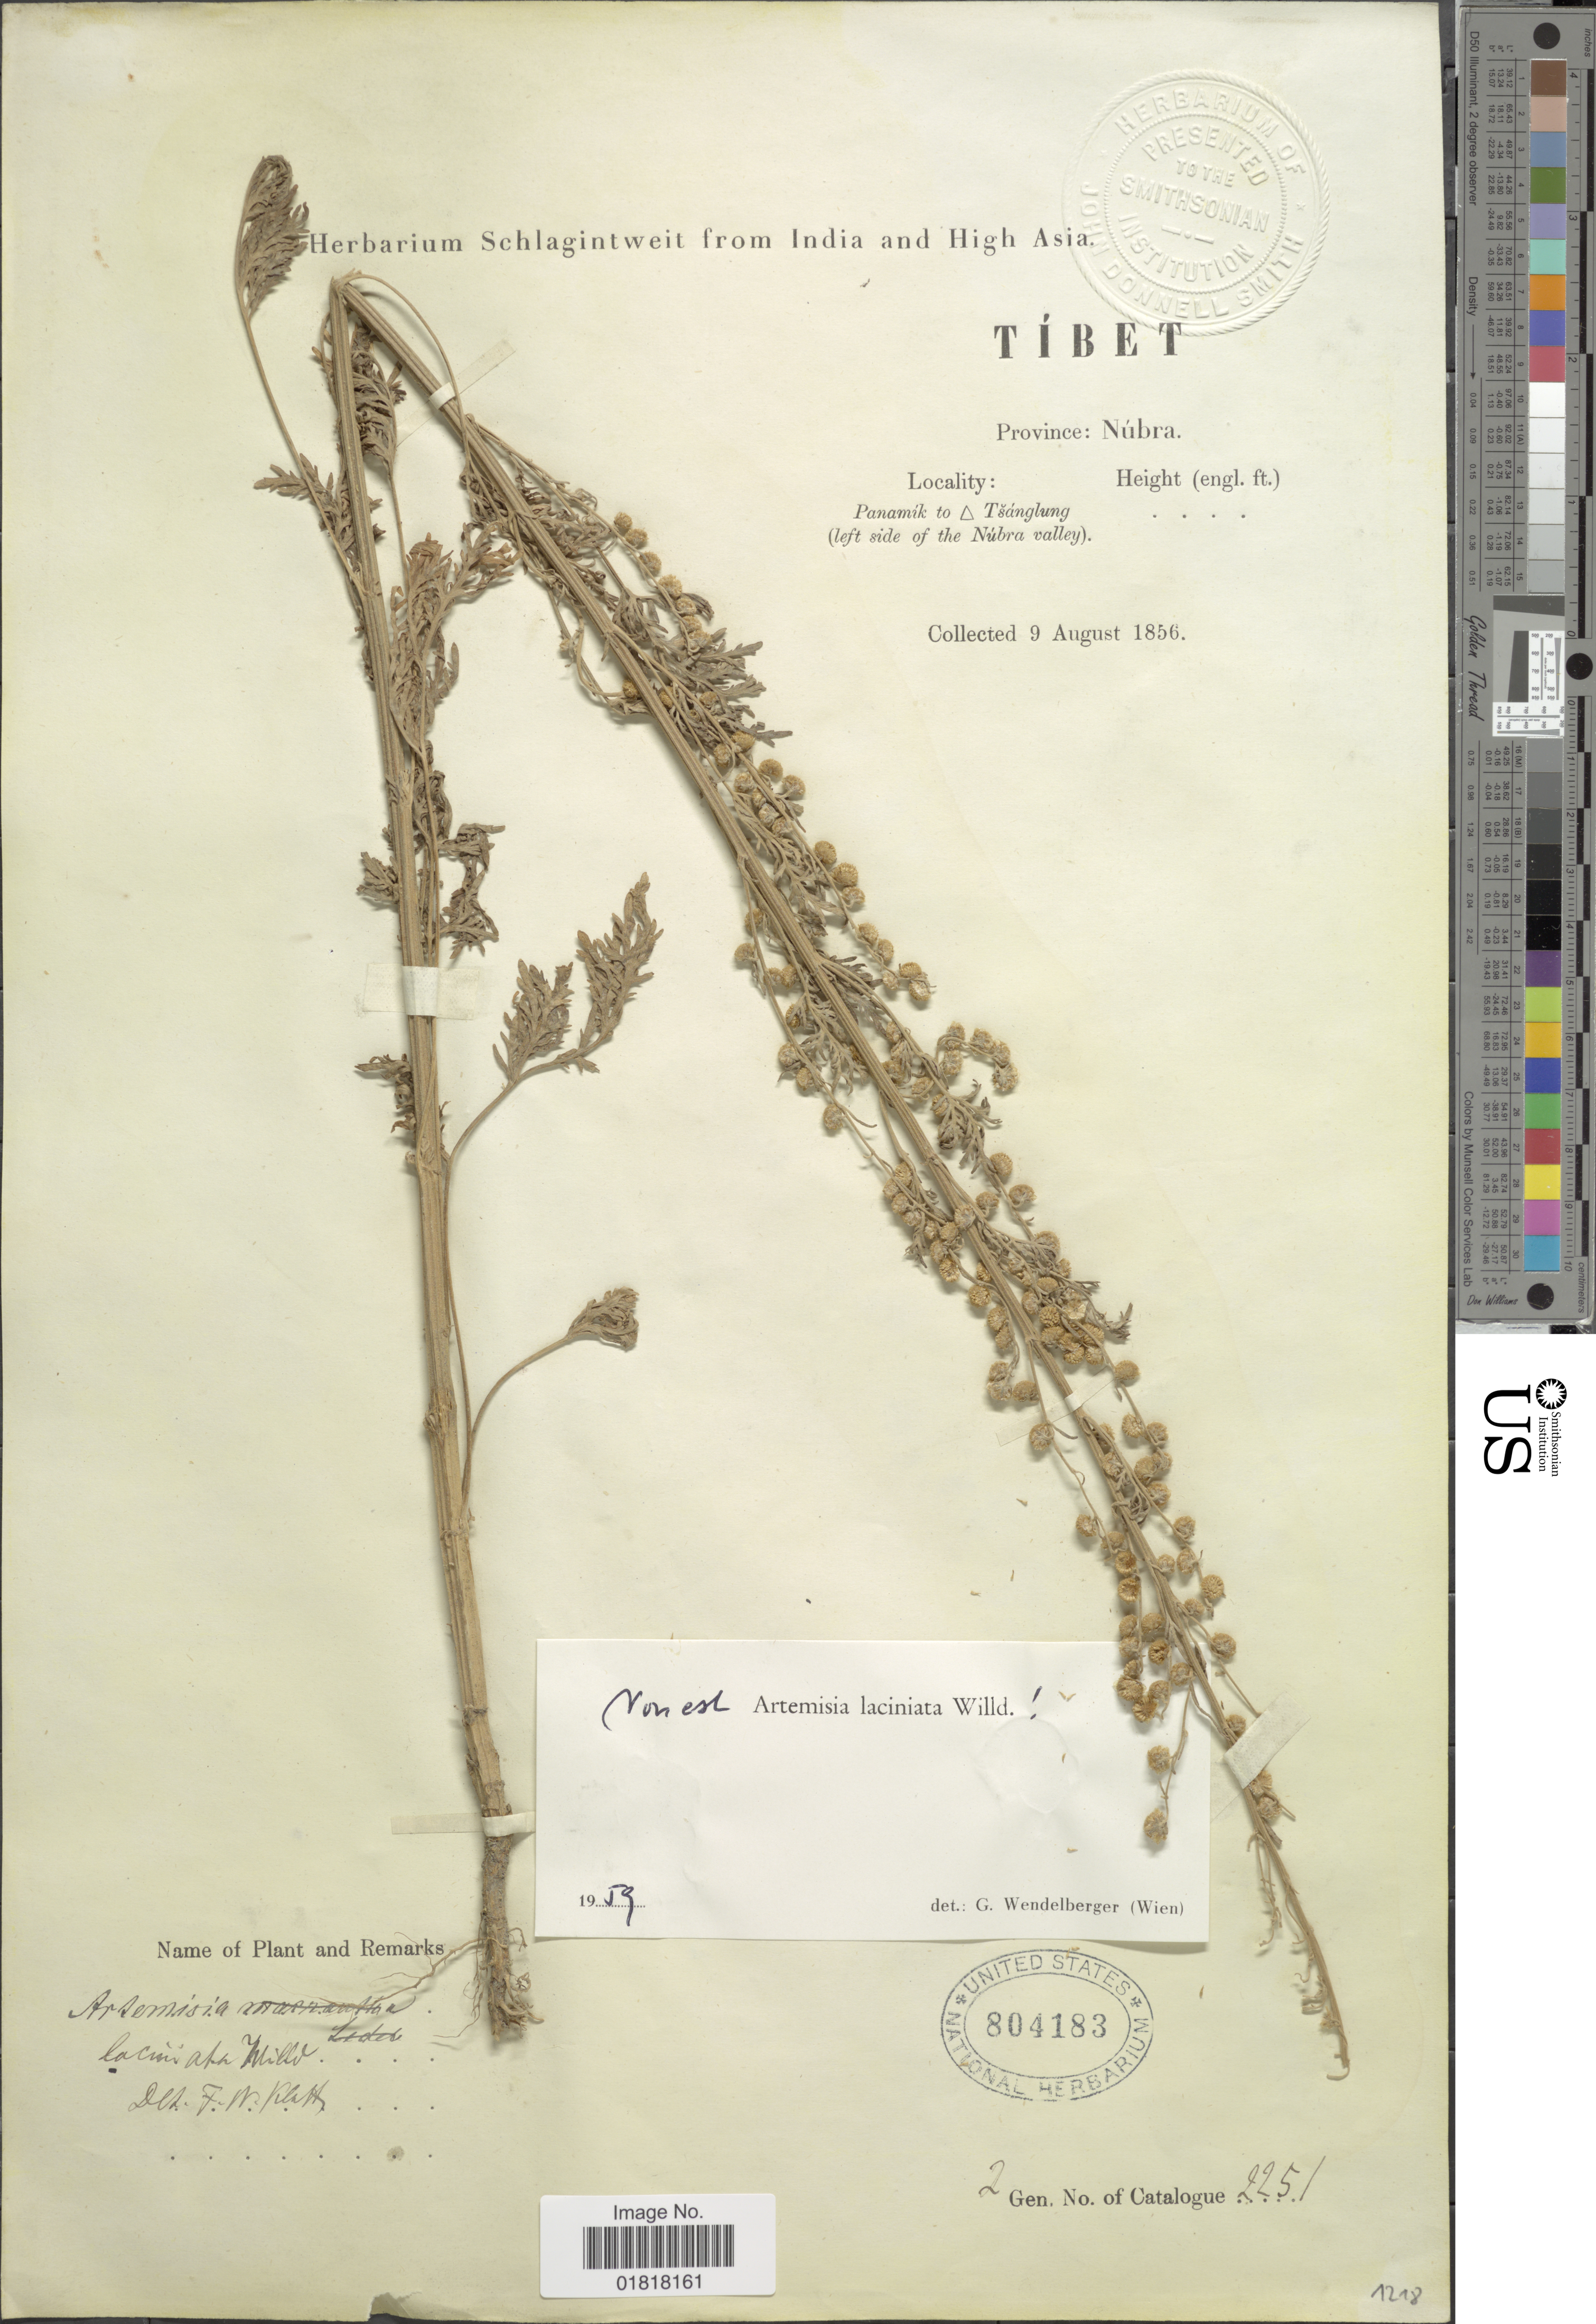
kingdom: Plantae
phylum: Tracheophyta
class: Magnoliopsida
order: Asterales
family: Asteraceae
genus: Artemisia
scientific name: Artemisia sp.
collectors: ex herb. Schlagintweit from India and High Asia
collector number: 2251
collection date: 1856-08-09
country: India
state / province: Jammu and Kashmir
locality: T'bet, Province: Núbra, Panamík to Tsánglung (left side of the Núbra valley)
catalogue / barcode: US 804183